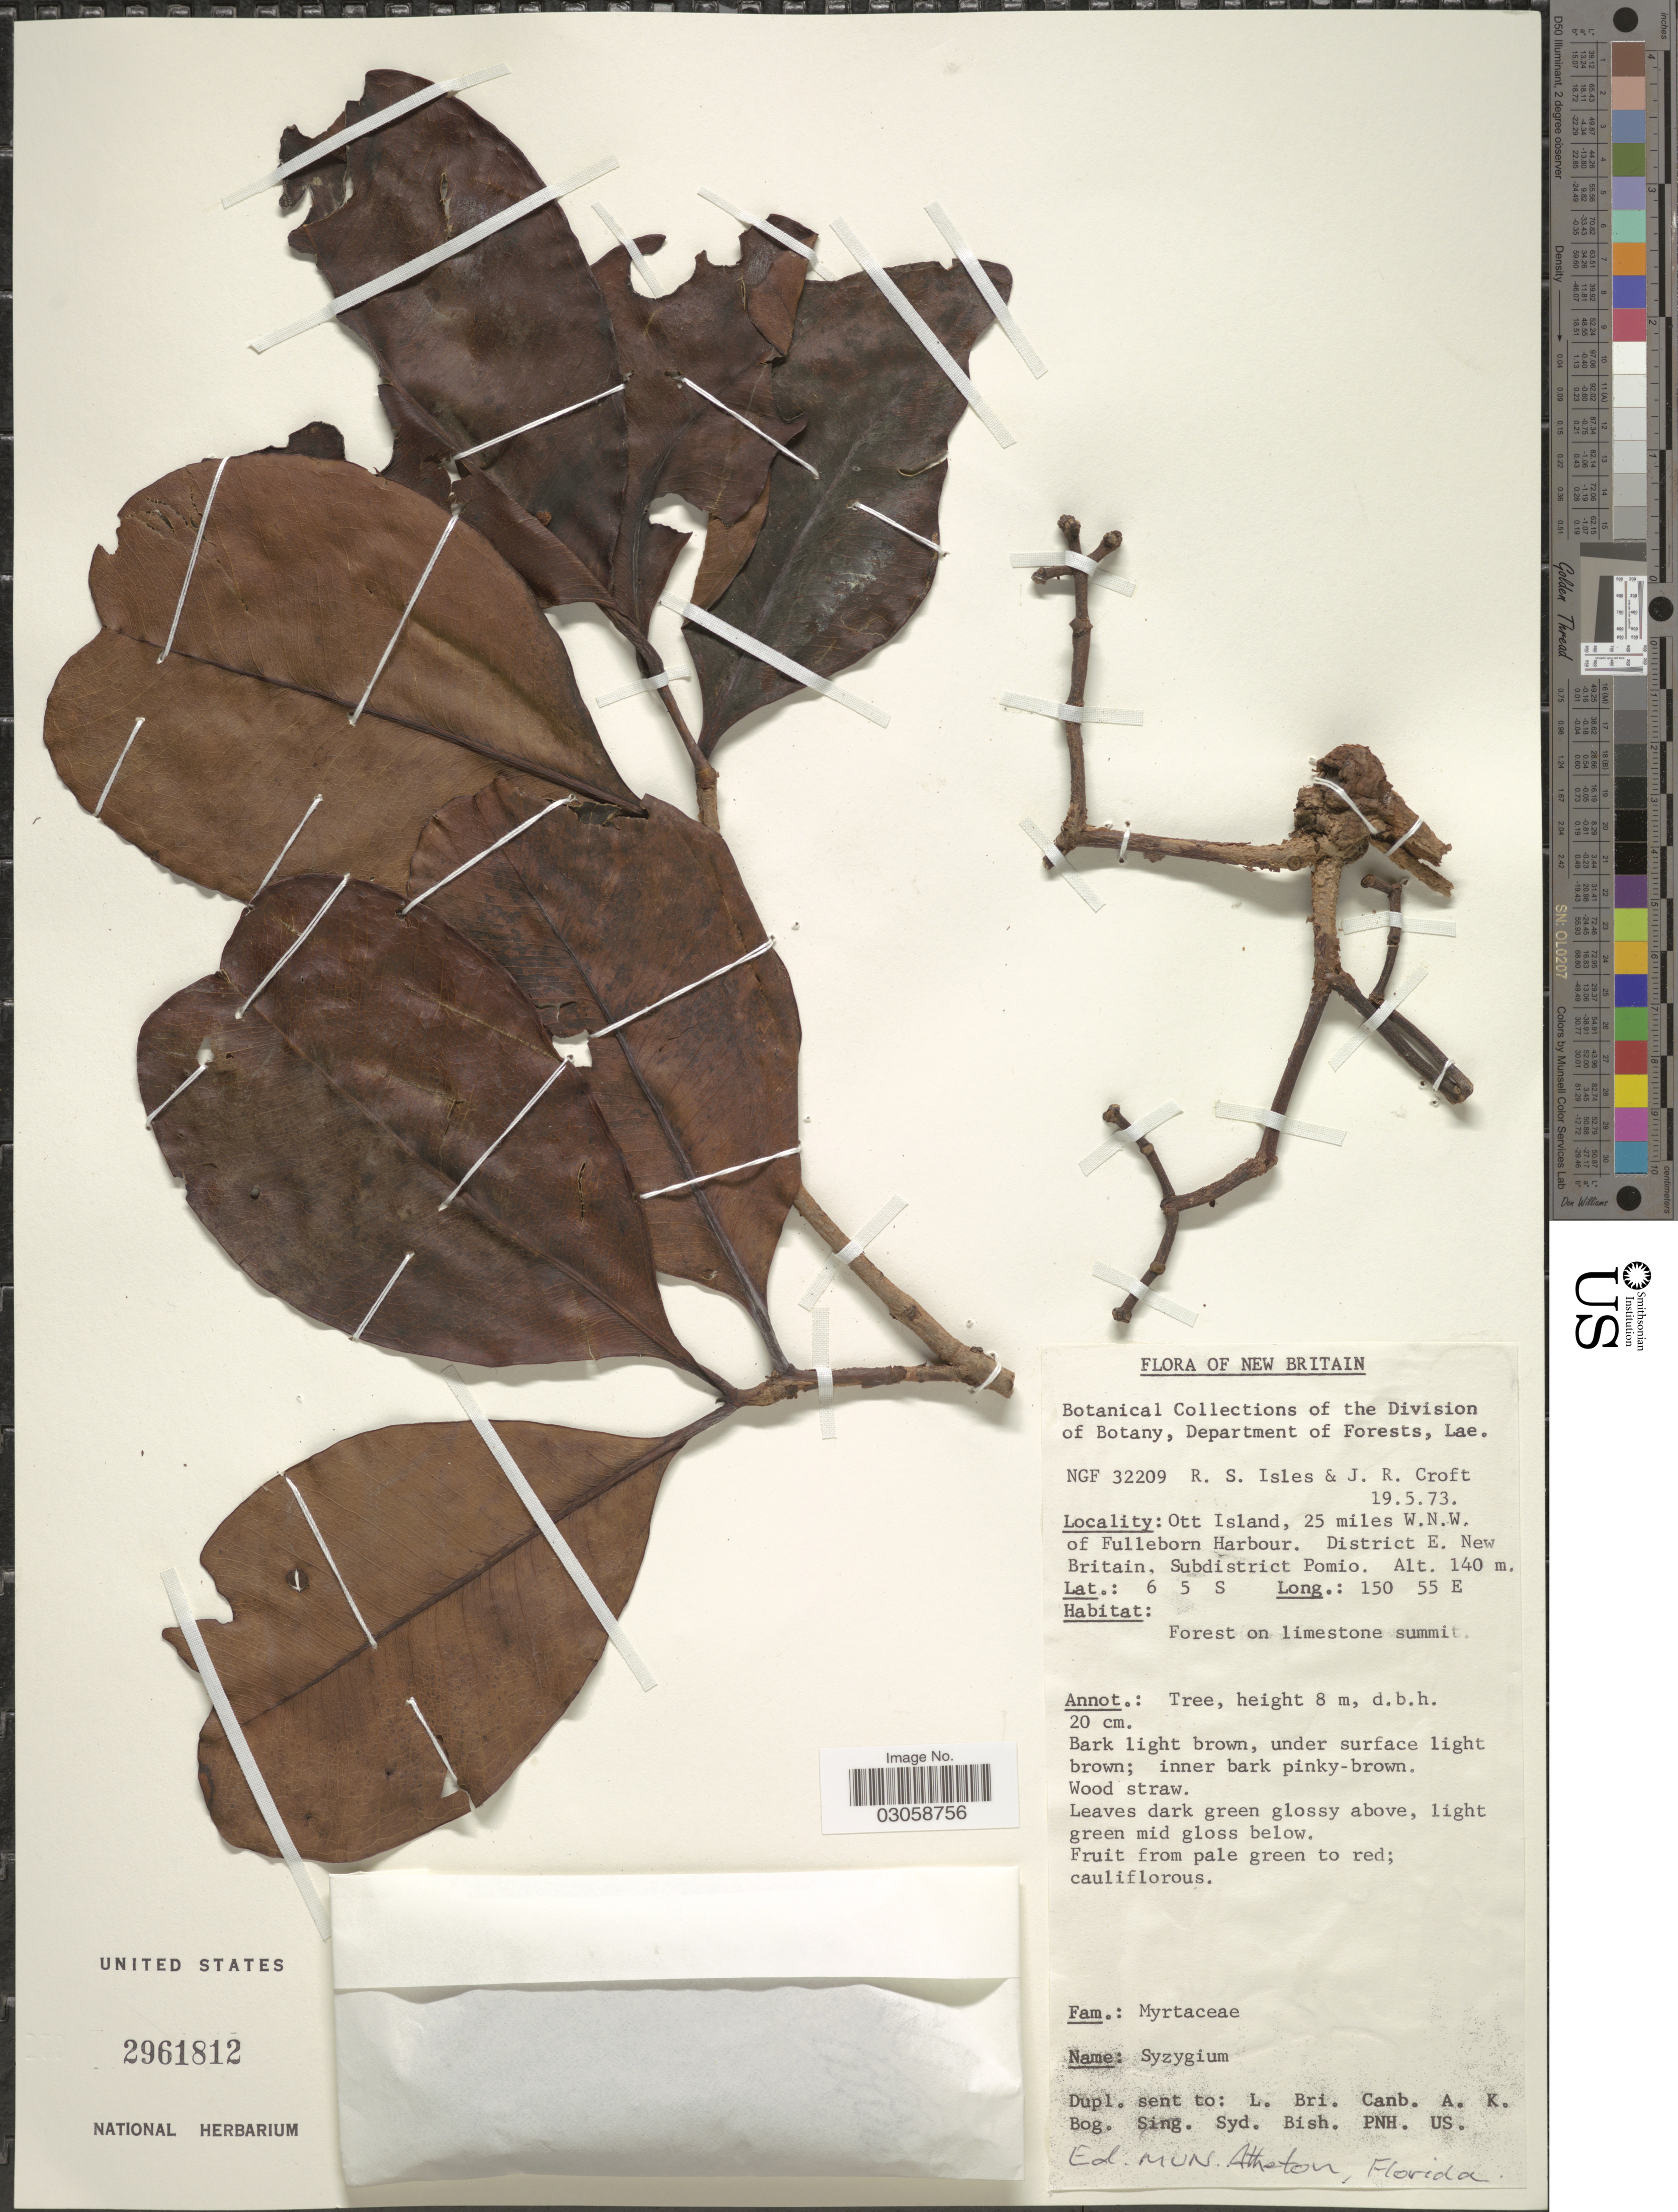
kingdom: Plantae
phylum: Tracheophyta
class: Magnoliopsida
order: Myrtales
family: Myrtaceae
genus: Syzygium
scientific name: Syzygium branderhorstii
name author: Lauterb.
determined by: Craven, L. A.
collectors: R. Isles & J. R. Croft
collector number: NGF 32209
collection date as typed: Transcribed d/m/y: 19/5/73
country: Papua New Guinea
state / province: East New Britain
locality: New Britain. Ott Island, 25 miles W.N.W. of Fulleborn Harbour. District E. New Britain, Subdistrict Pomio.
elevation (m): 140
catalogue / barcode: US 2961812